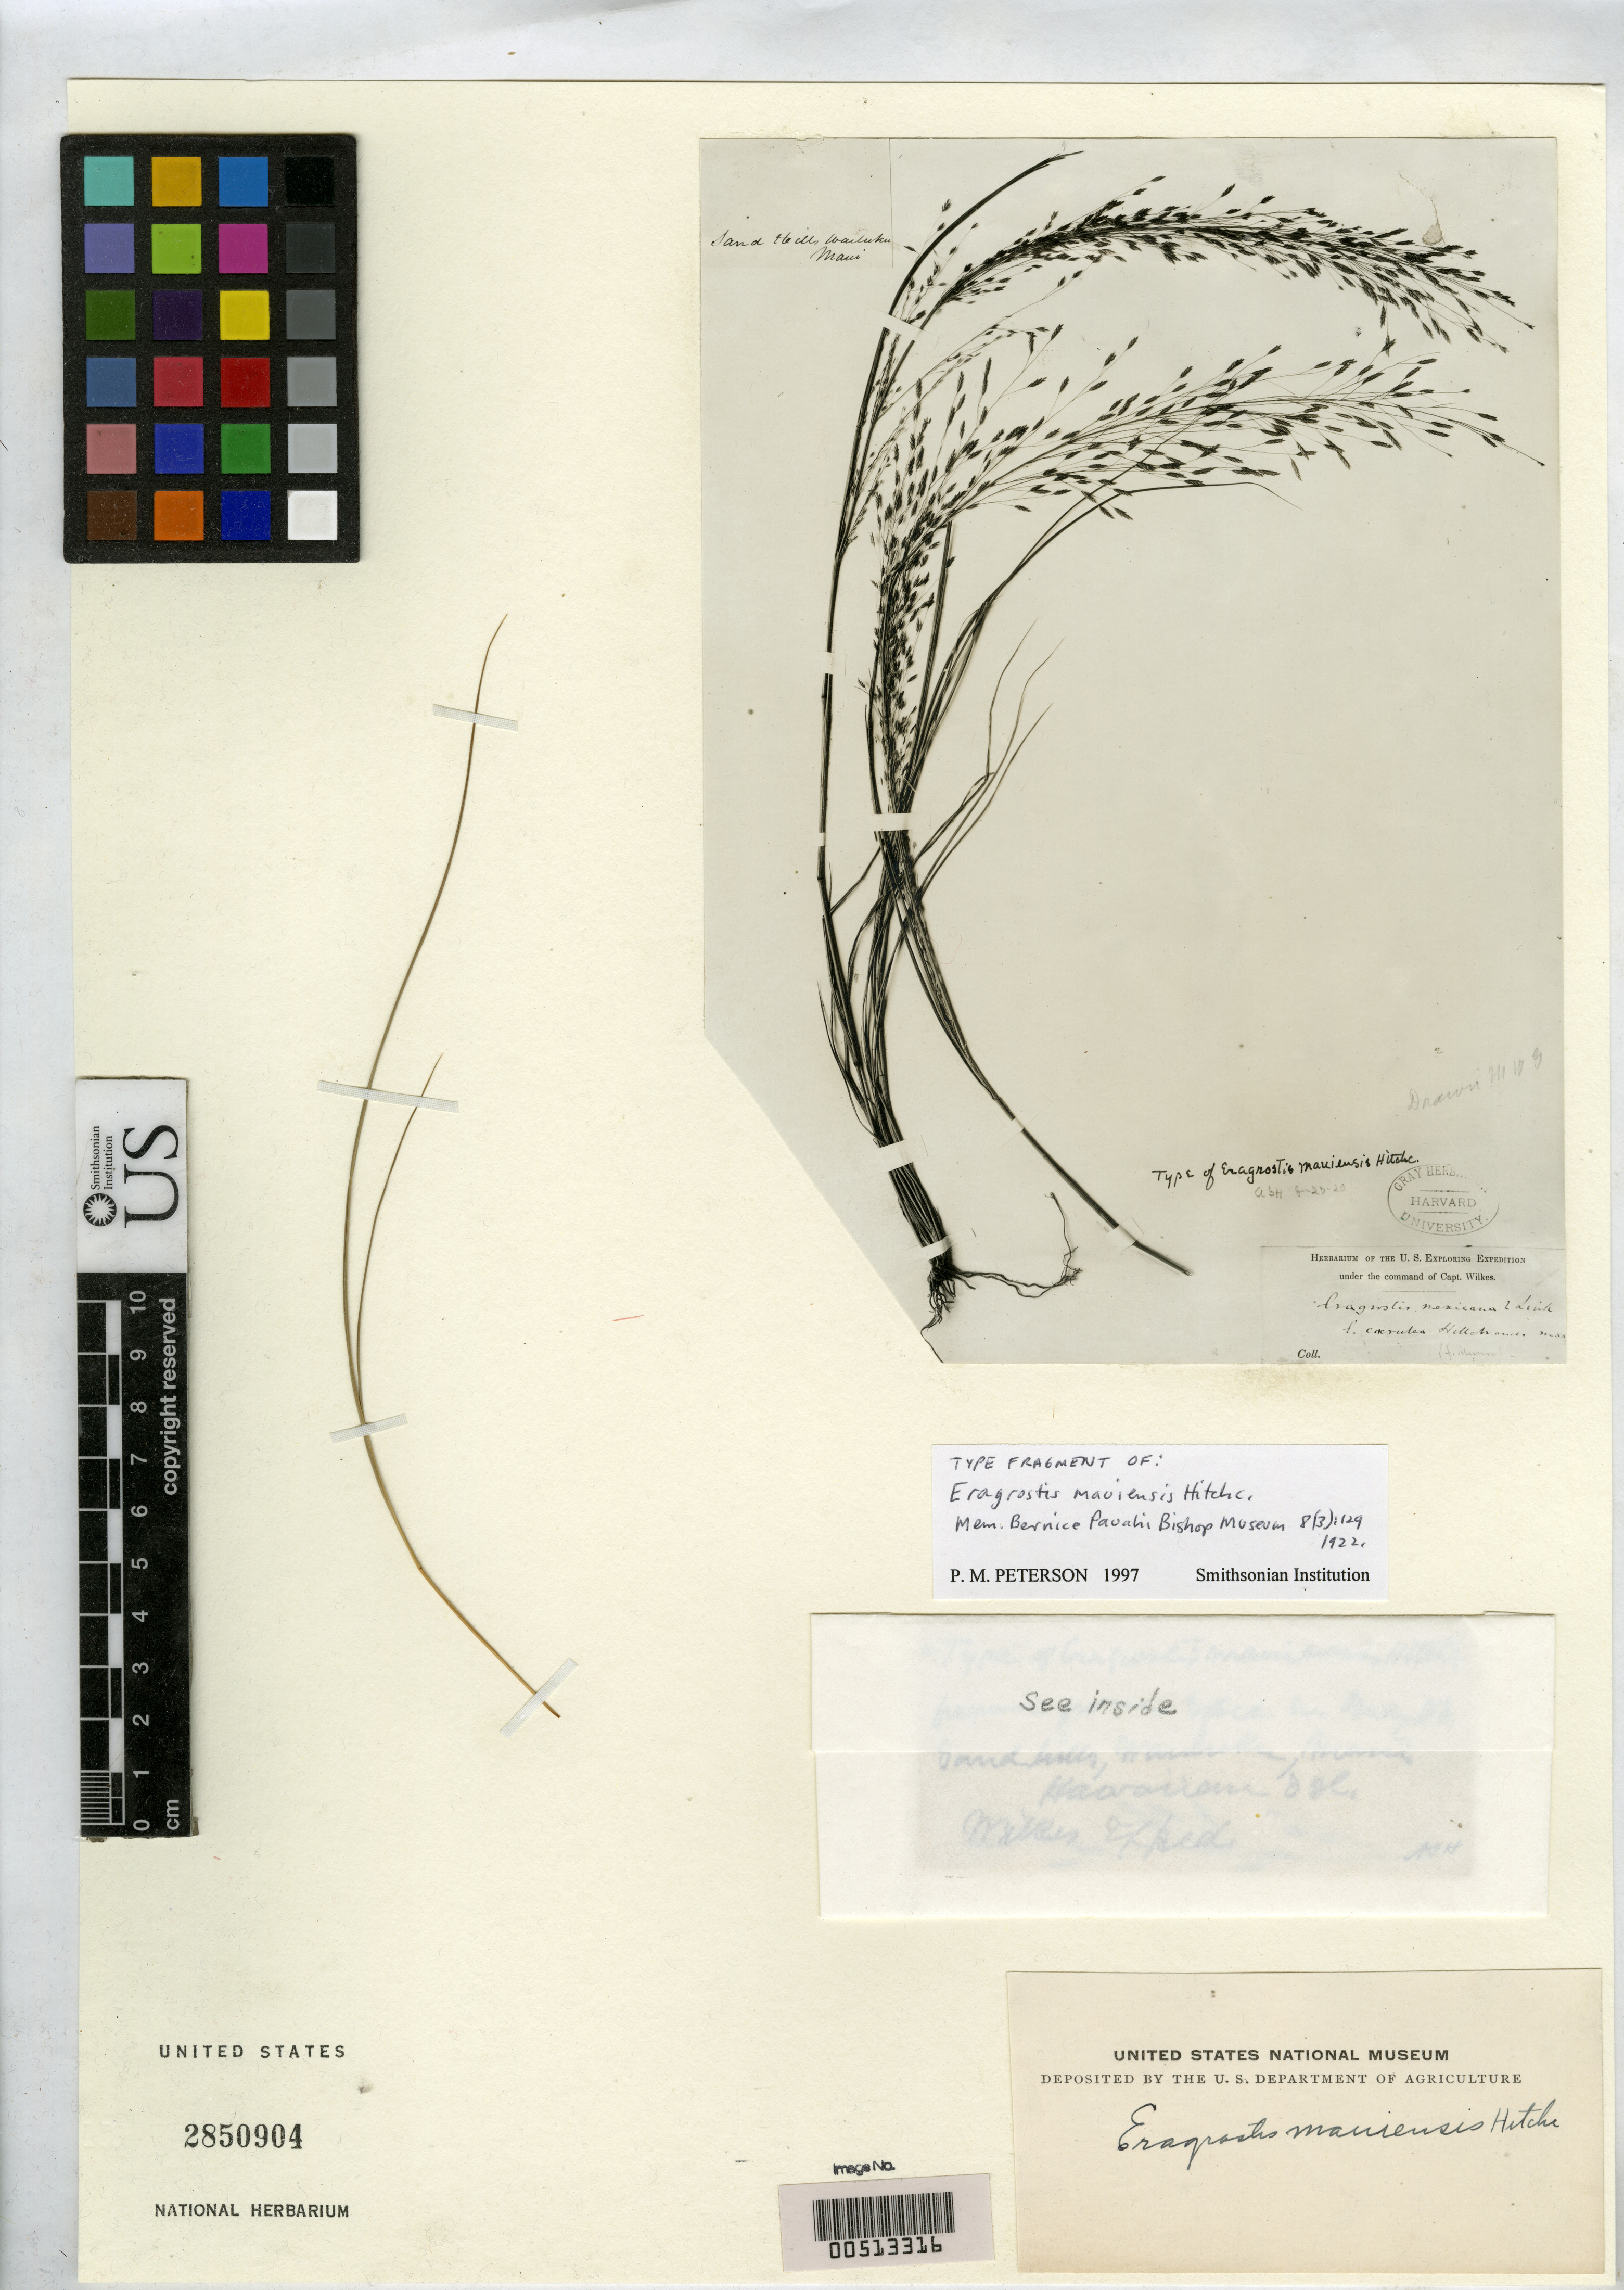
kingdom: Plantae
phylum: Tracheophyta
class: Liliopsida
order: Poales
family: Poaceae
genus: Eragrostis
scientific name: Eragrostis mauiensis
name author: Hitchc.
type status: Type Fragment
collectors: Wilkes Explor. Exped.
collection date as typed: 1838 to -- --- 1842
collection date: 1838/1842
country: United States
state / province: Hawaii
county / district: Maui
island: Maui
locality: Sandhills, Wailuku.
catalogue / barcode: US 2850904